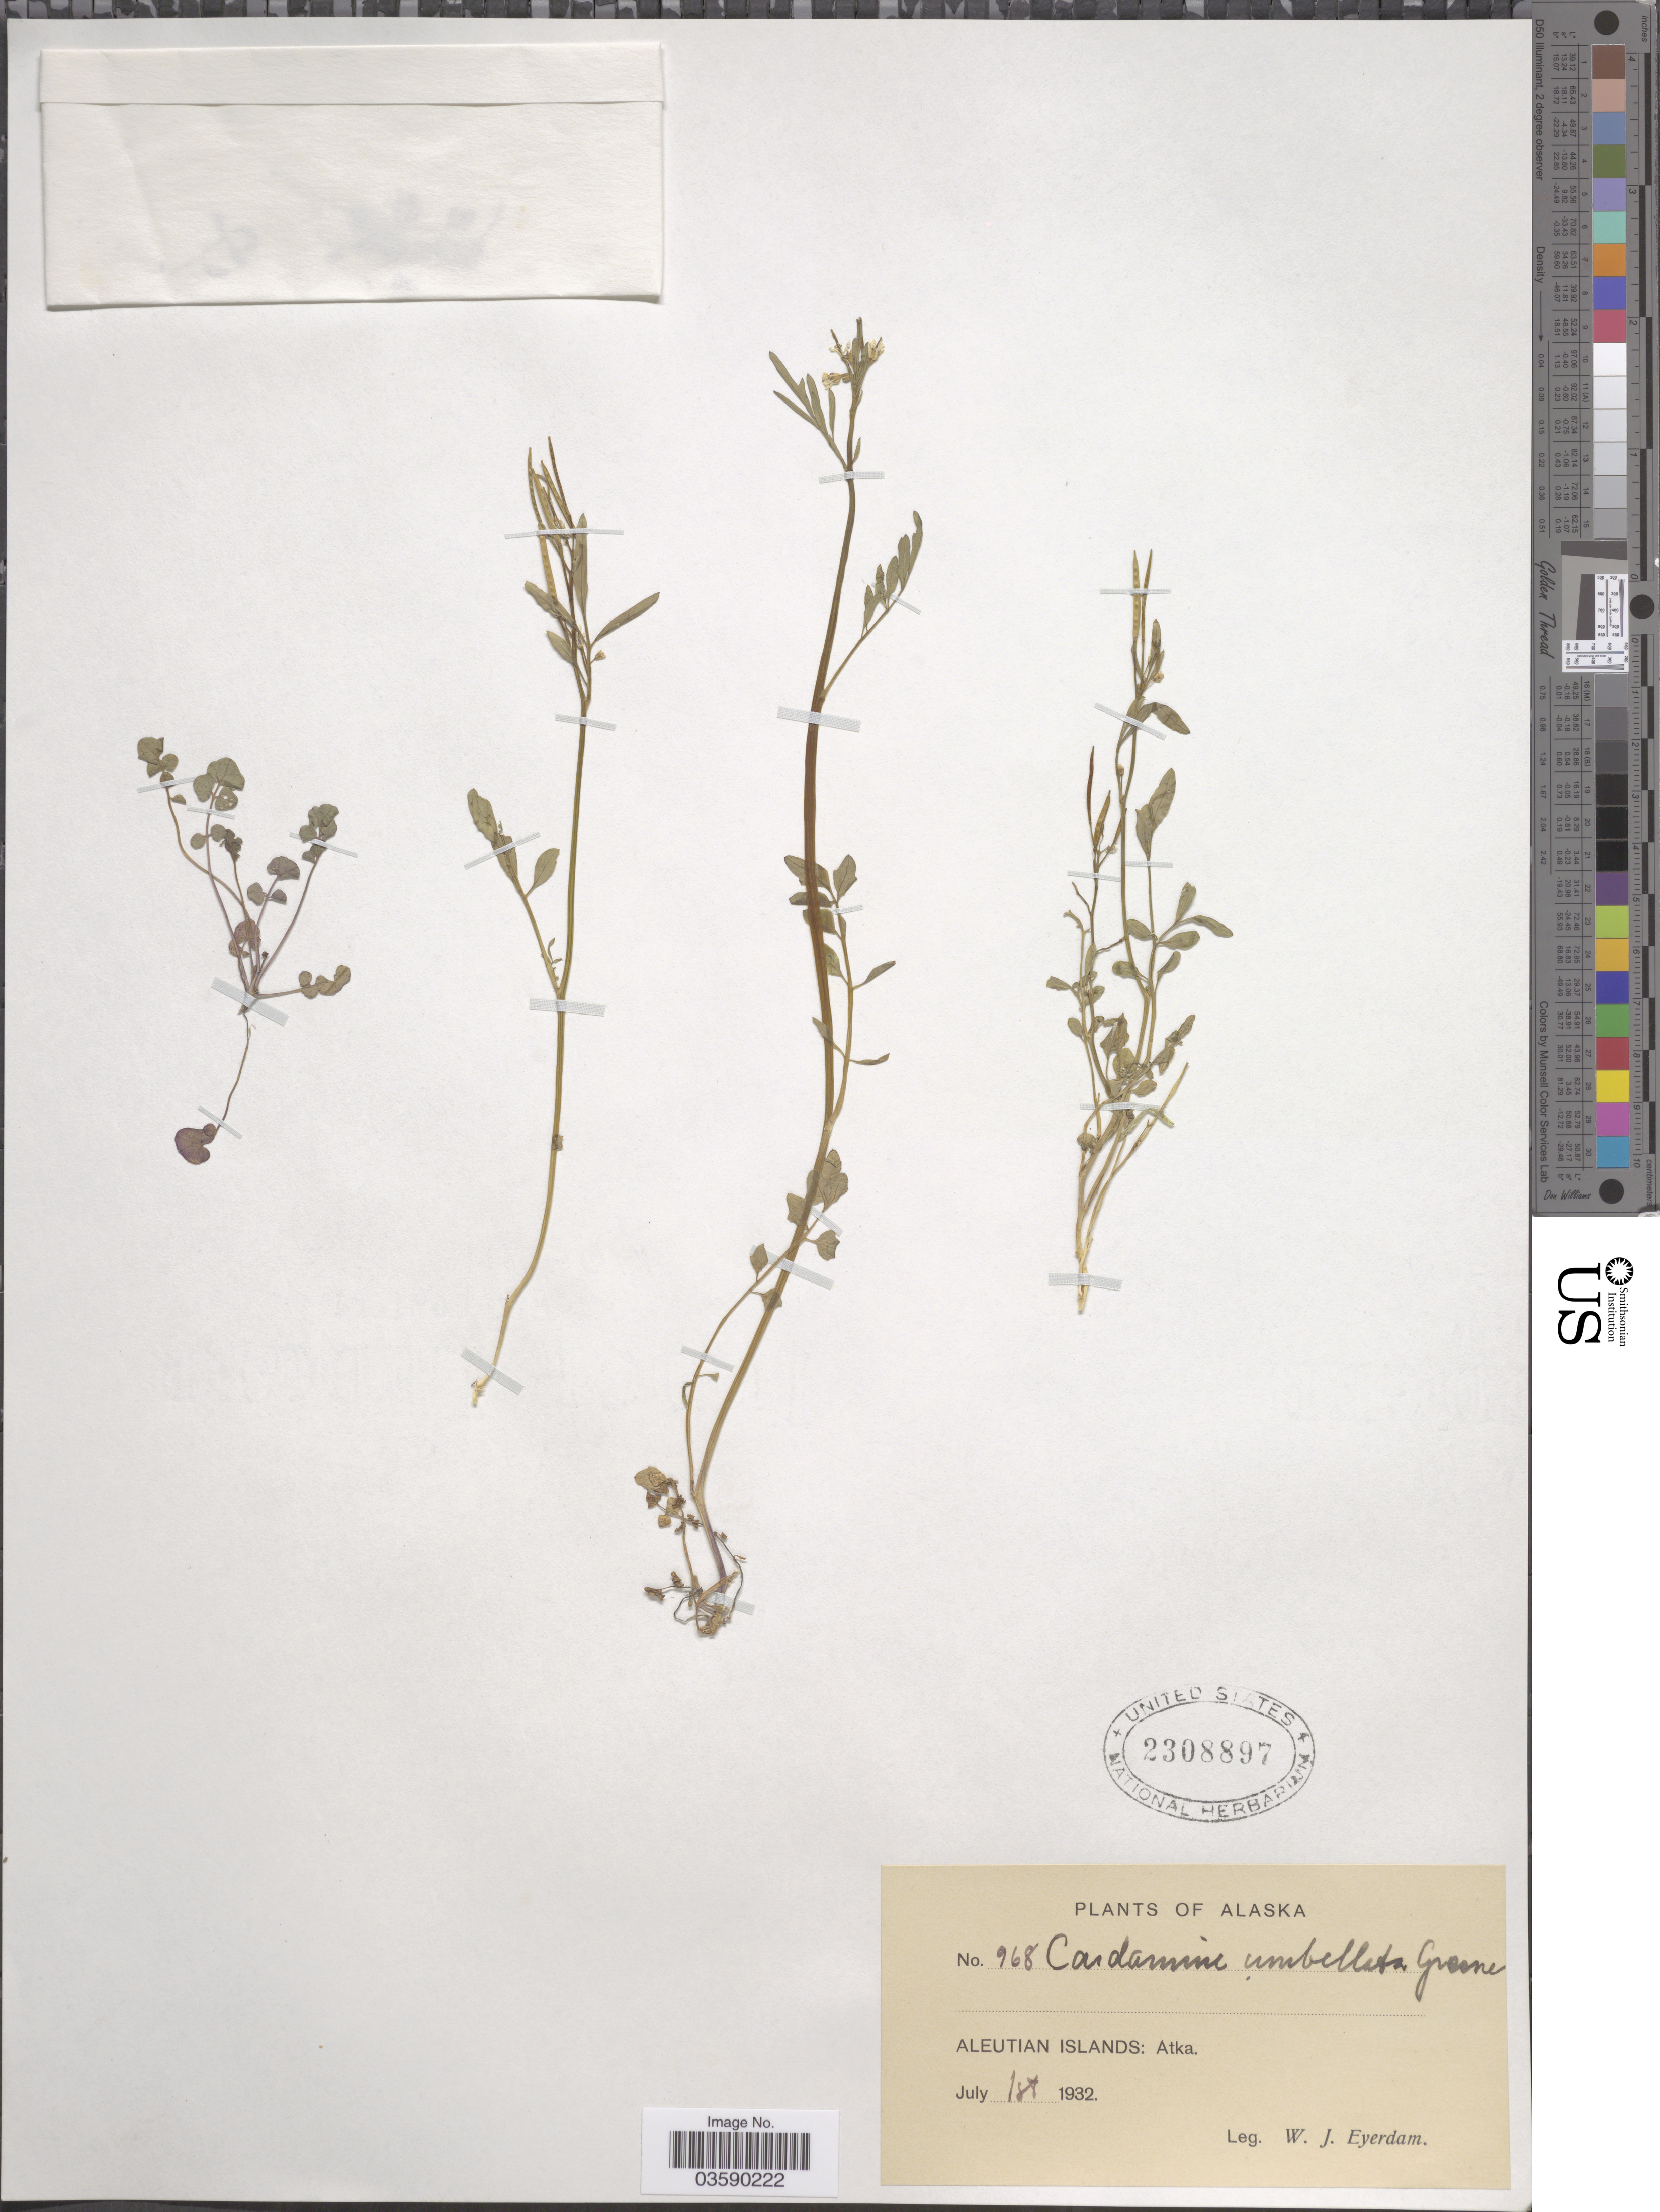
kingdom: Plantae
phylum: Tracheophyta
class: Magnoliopsida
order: Brassicales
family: Brassicaceae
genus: Cardamine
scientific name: Cardamine umbellata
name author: Greene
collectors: W. J. Eyerdam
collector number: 968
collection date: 1932-07-01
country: United States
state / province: Alaska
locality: Aleutian Islands: Atka.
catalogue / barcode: US 2308897